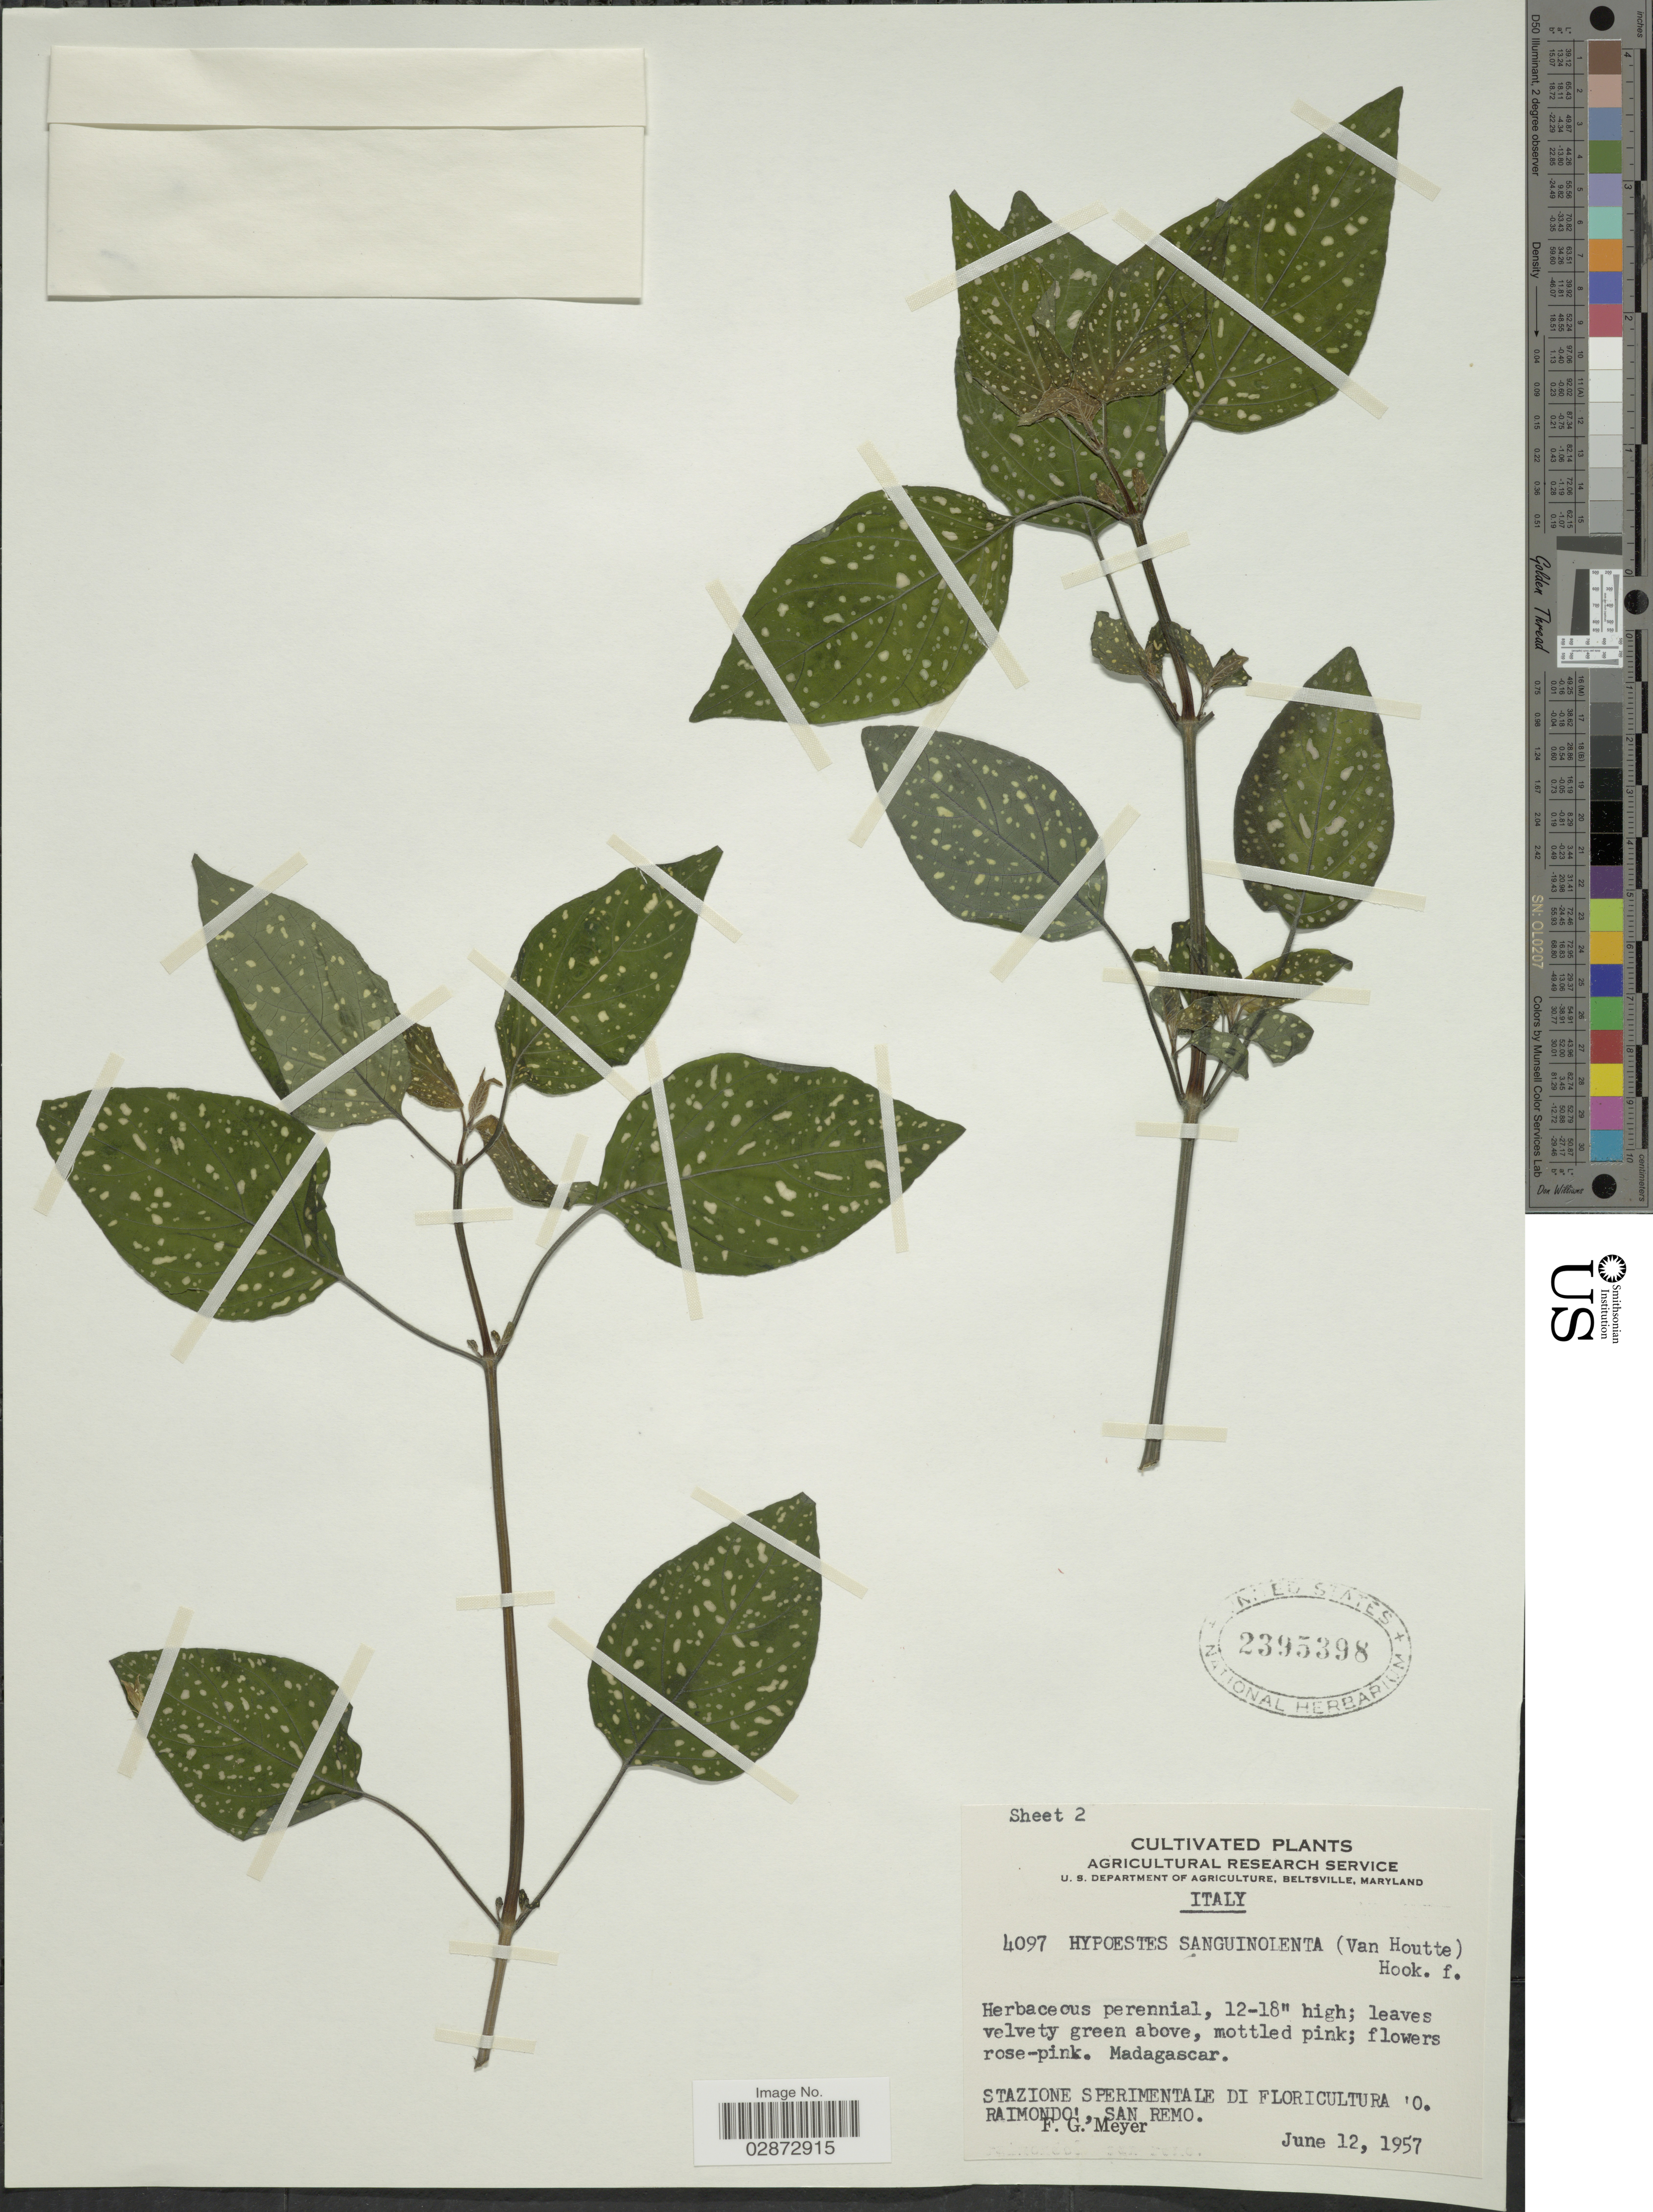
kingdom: Plantae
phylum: Tracheophyta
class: Magnoliopsida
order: Lamiales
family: Acanthaceae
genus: Hypoestes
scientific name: Hypoestes sanguinolenta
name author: Hook.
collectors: F. G. Meyer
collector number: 4097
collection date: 1957-06-12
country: Italy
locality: Stazione Sperimentale di Floricultura "O. Raimondo," San Remo.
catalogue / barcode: US 2395398